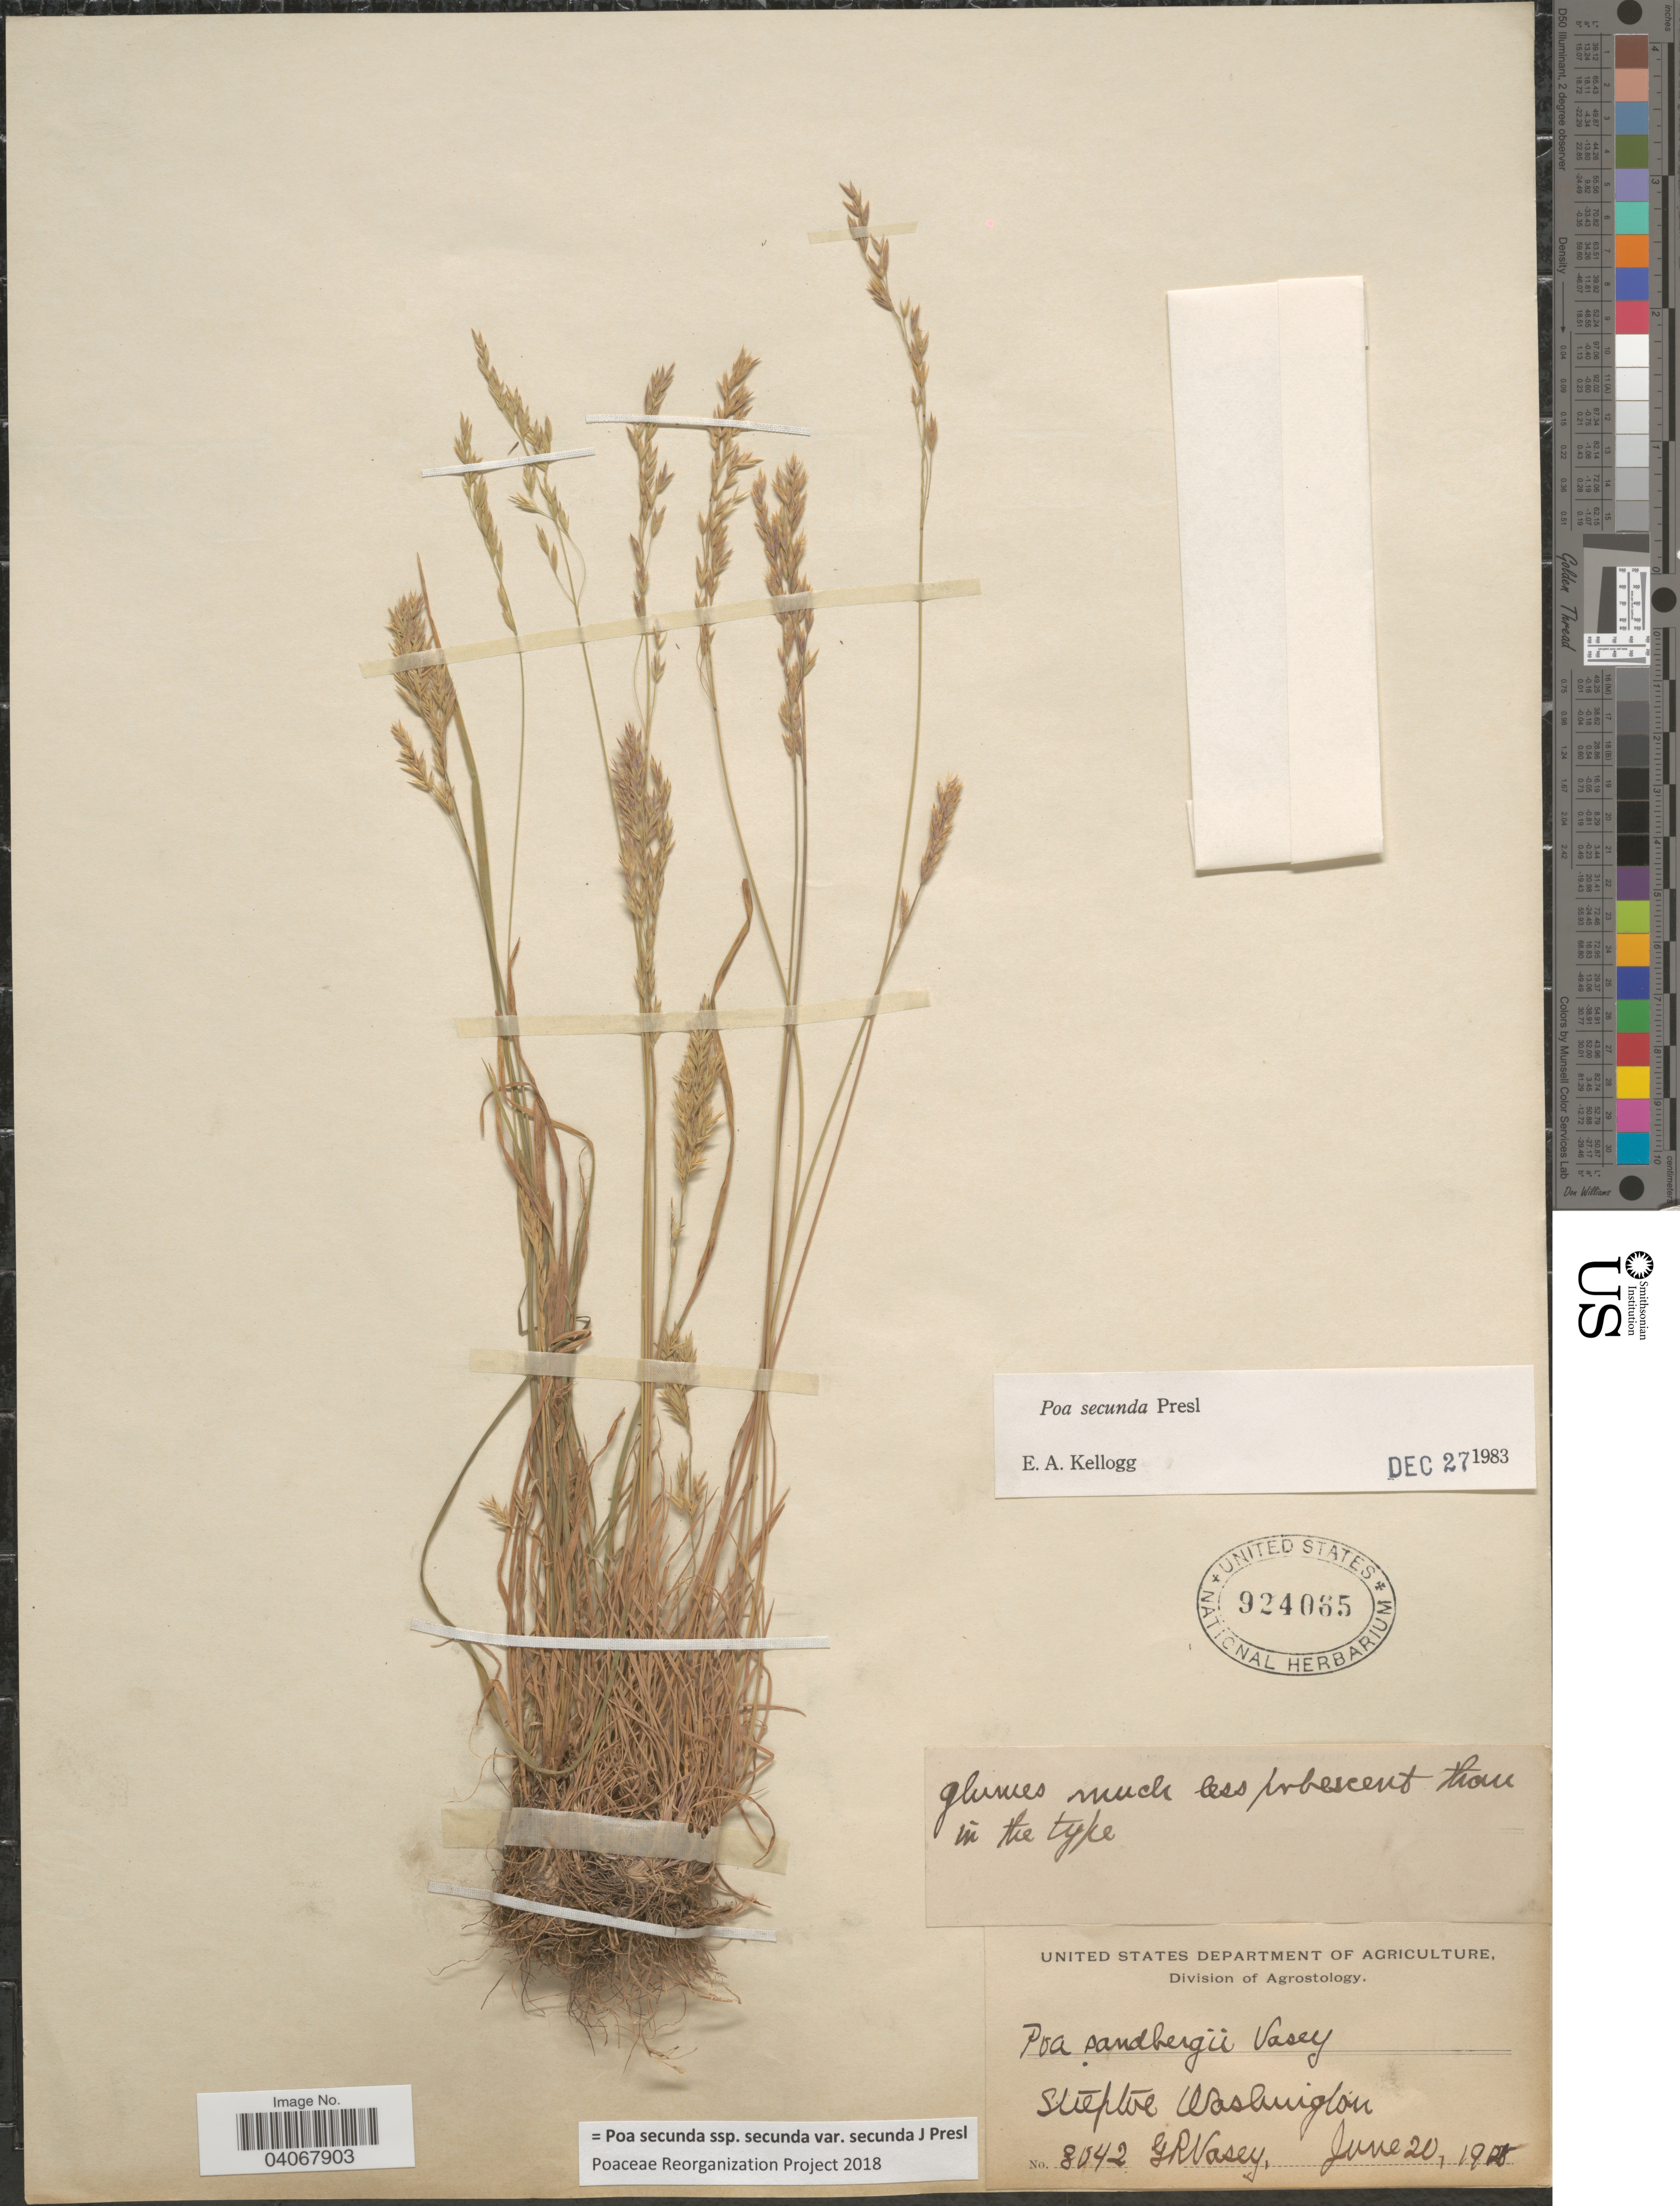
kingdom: Plantae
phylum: Tracheophyta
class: Liliopsida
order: Poales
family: Poaceae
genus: Poa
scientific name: Poa secunda subsp. secunda var. secunda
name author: J. Presl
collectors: G. R. Vasey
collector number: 8042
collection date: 1900-06-20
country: United States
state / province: Washington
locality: Steptoe.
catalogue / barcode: US 924065